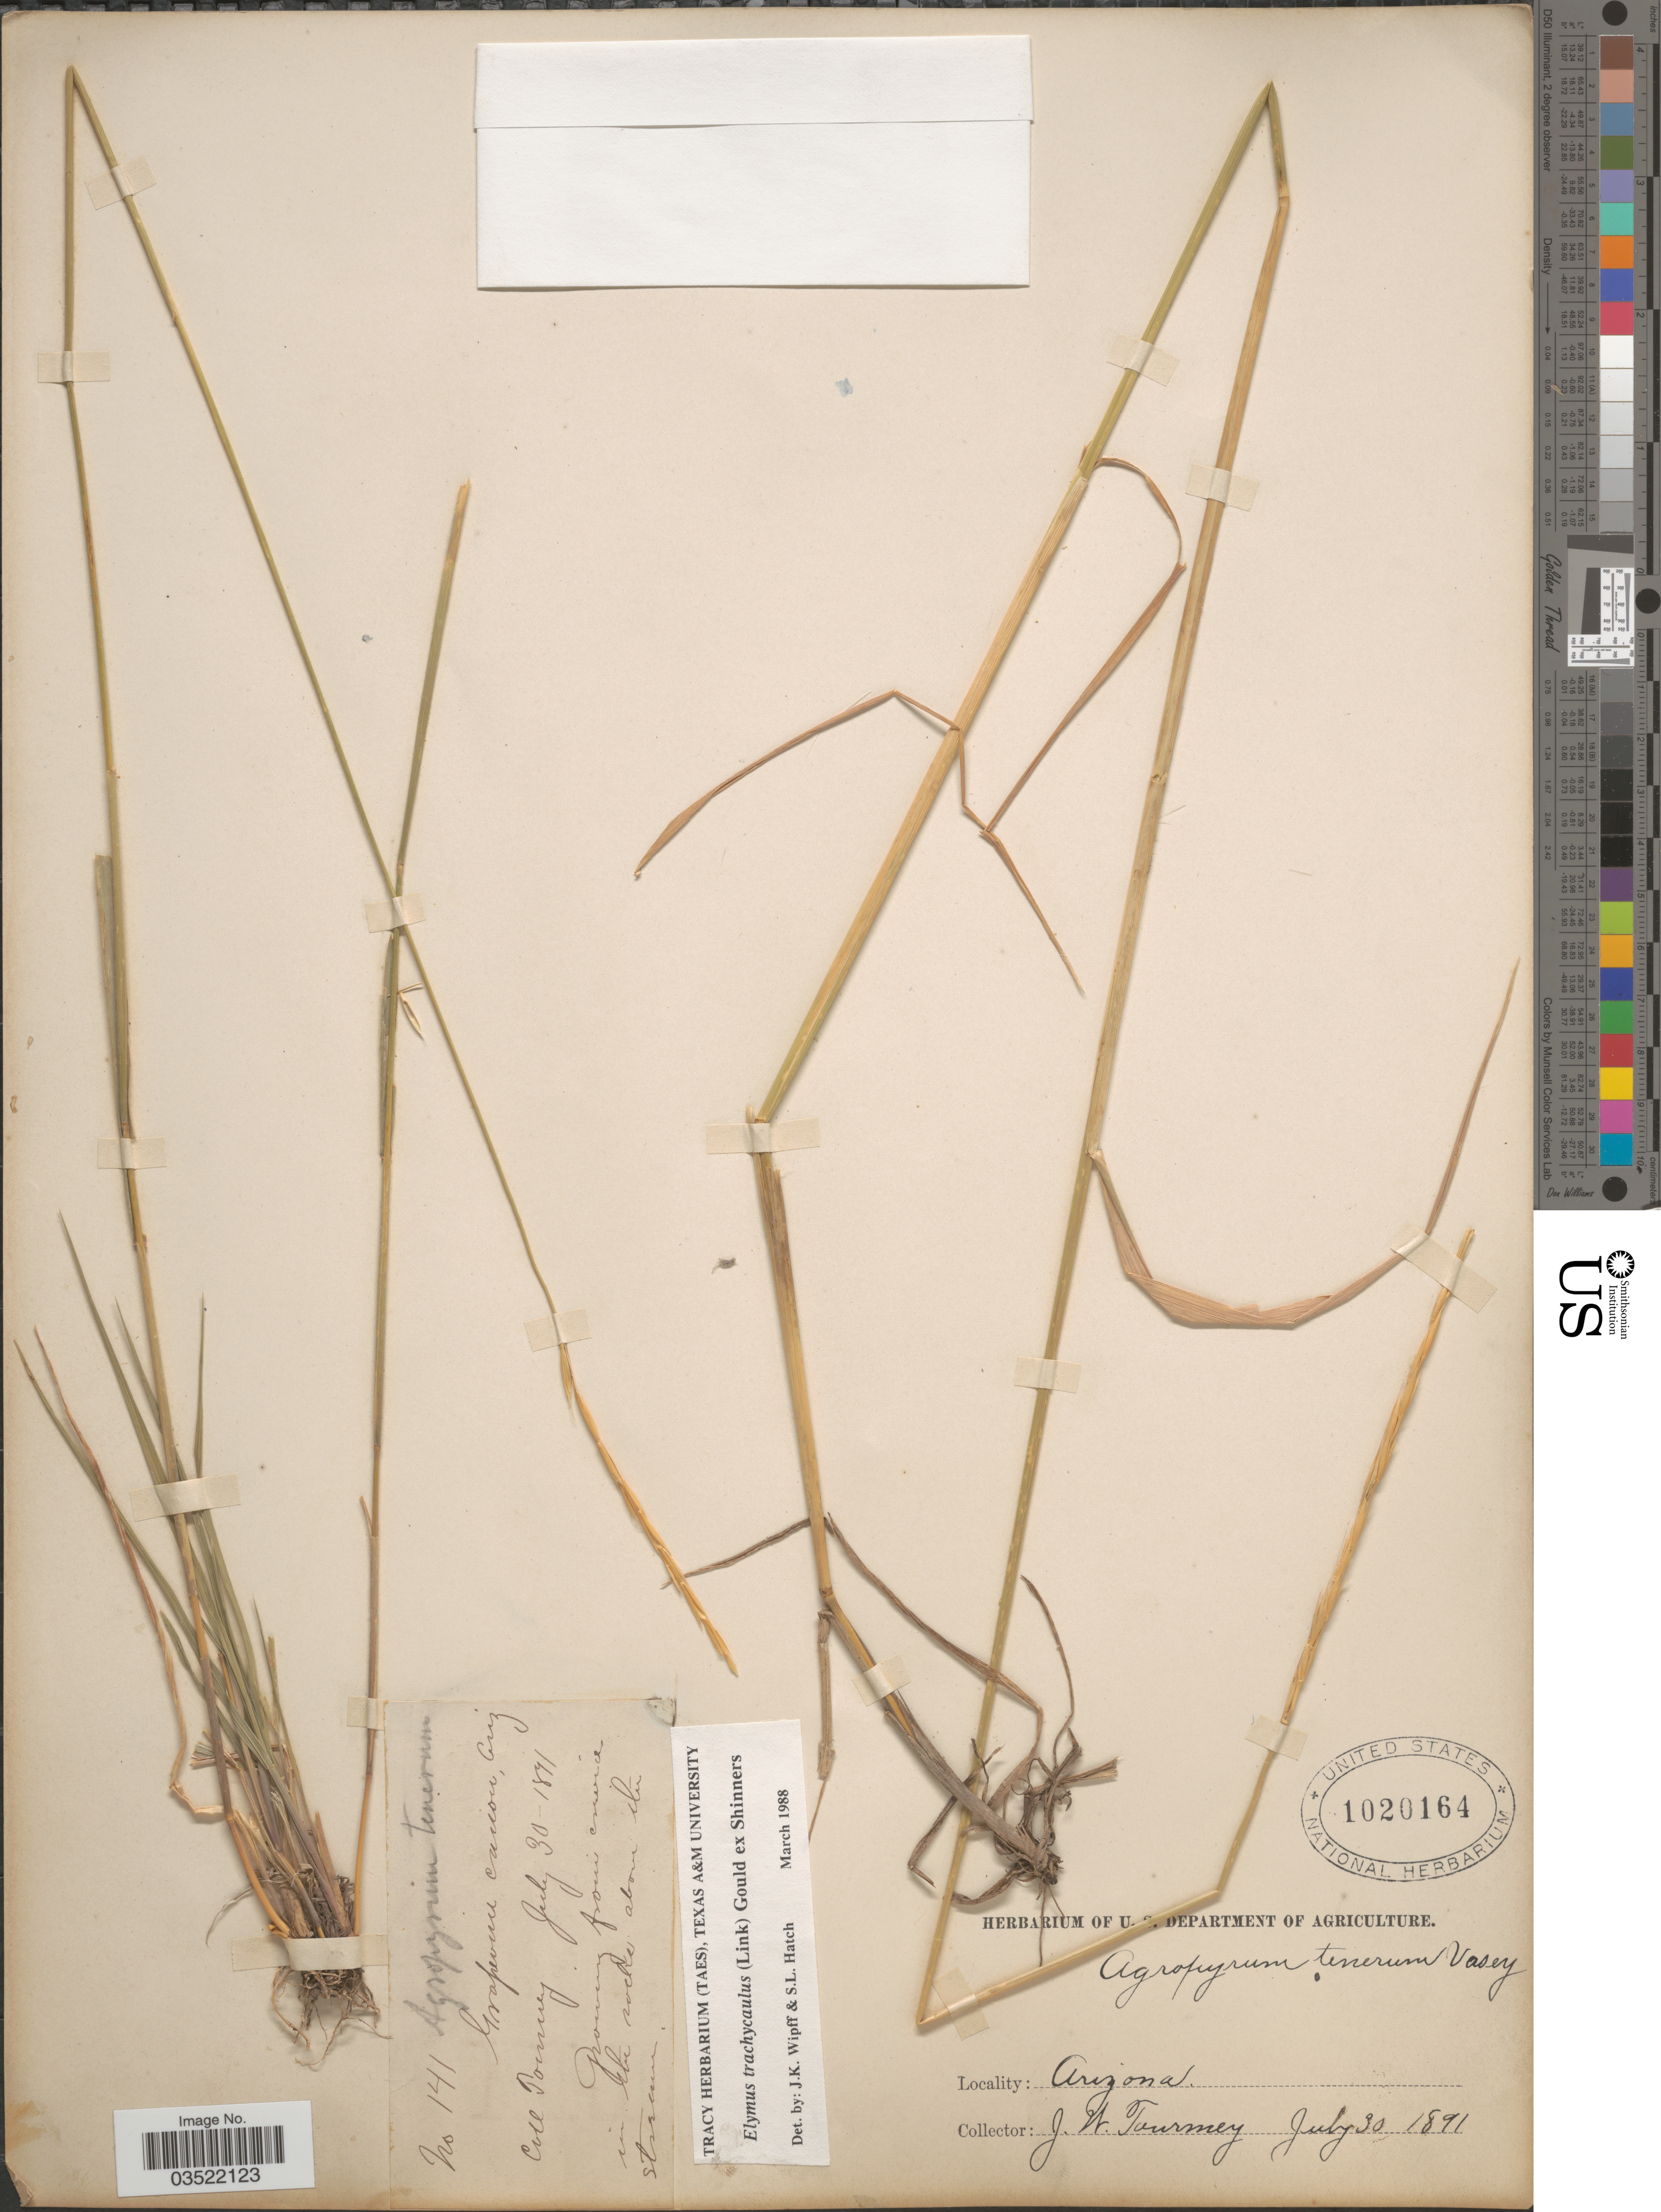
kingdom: Plantae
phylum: Tracheophyta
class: Liliopsida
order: Poales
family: Poaceae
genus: Elymus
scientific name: Elymus trachycaulus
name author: (Link) Gould ex Shinners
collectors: J. W. Toumey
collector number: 141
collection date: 1891-07-30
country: United States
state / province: Arizona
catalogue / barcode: US 1020164